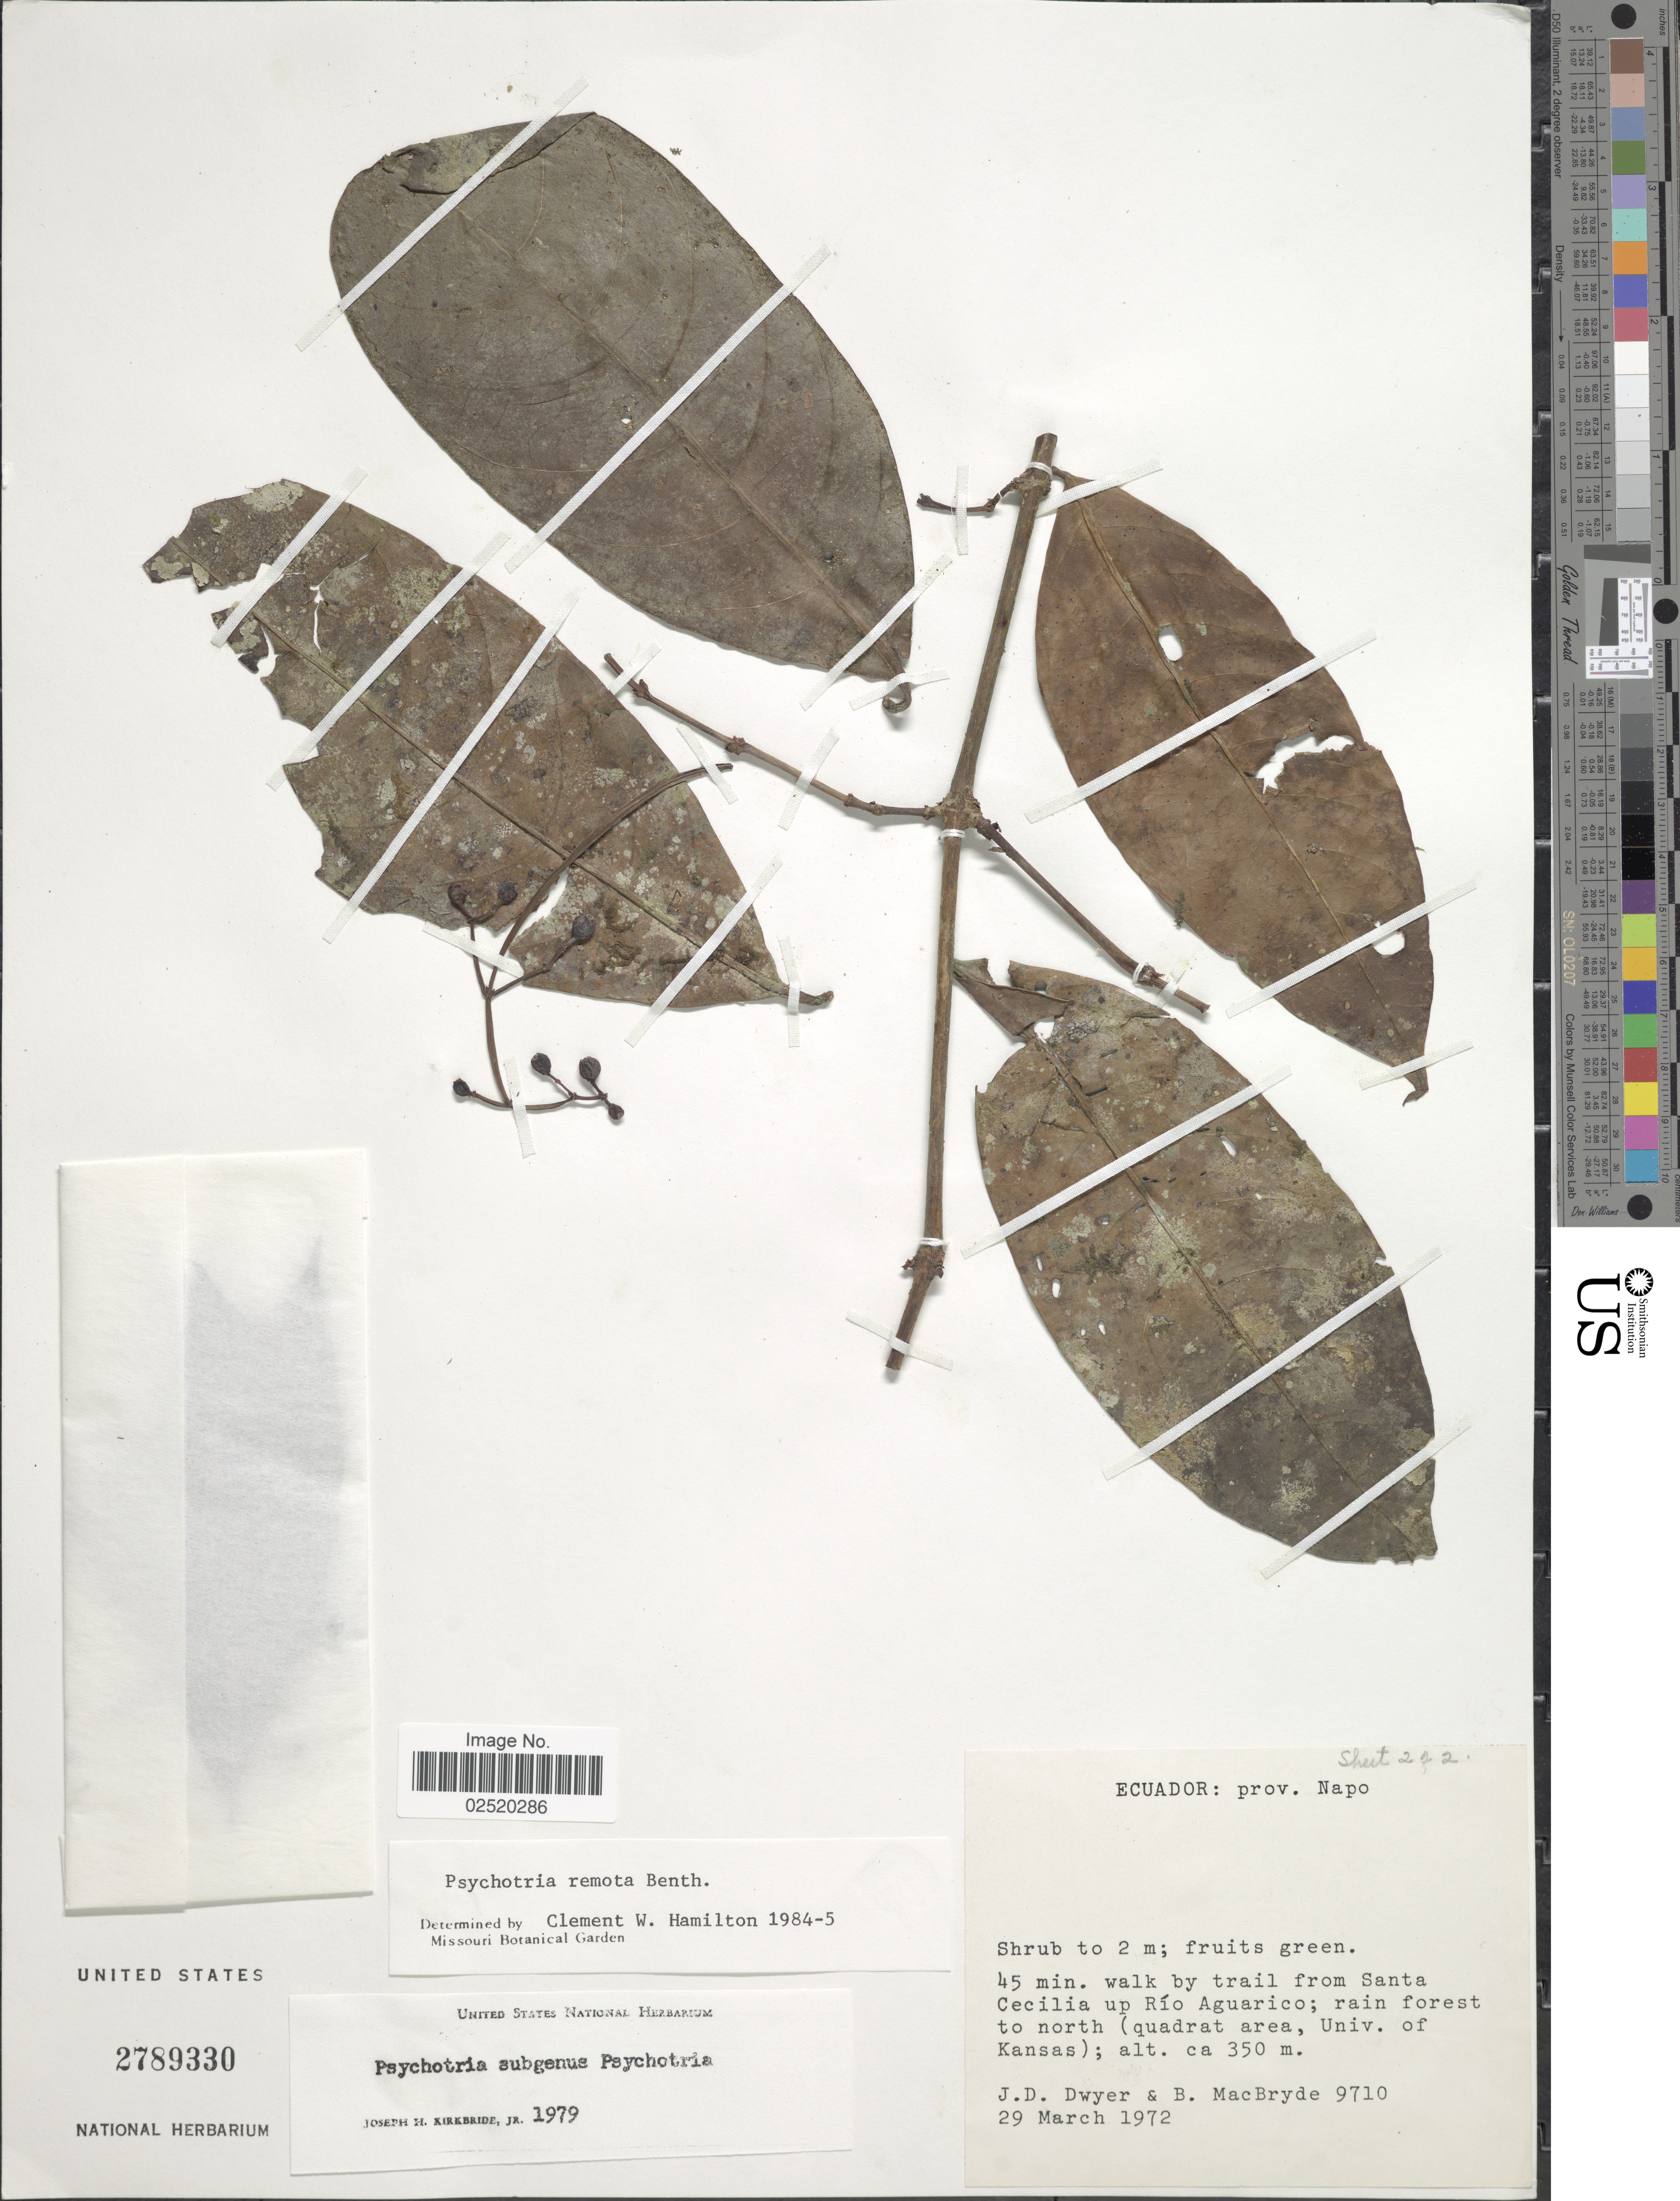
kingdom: Plantae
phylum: Tracheophyta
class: Magnoliopsida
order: Gentianales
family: Rubiaceae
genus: Psychotria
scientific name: Psychotria remota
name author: Benth.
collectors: J. D. Dwyer & B. MacBryde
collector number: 9710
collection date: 1972-03-29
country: Ecuador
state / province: Napo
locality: Prov. Napo, 45 min walk by trail from Santa Cecilia up Rio Aguarico: rain forest to north (quadrat area, Univ. of Kansas)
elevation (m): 350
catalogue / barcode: US 2789330